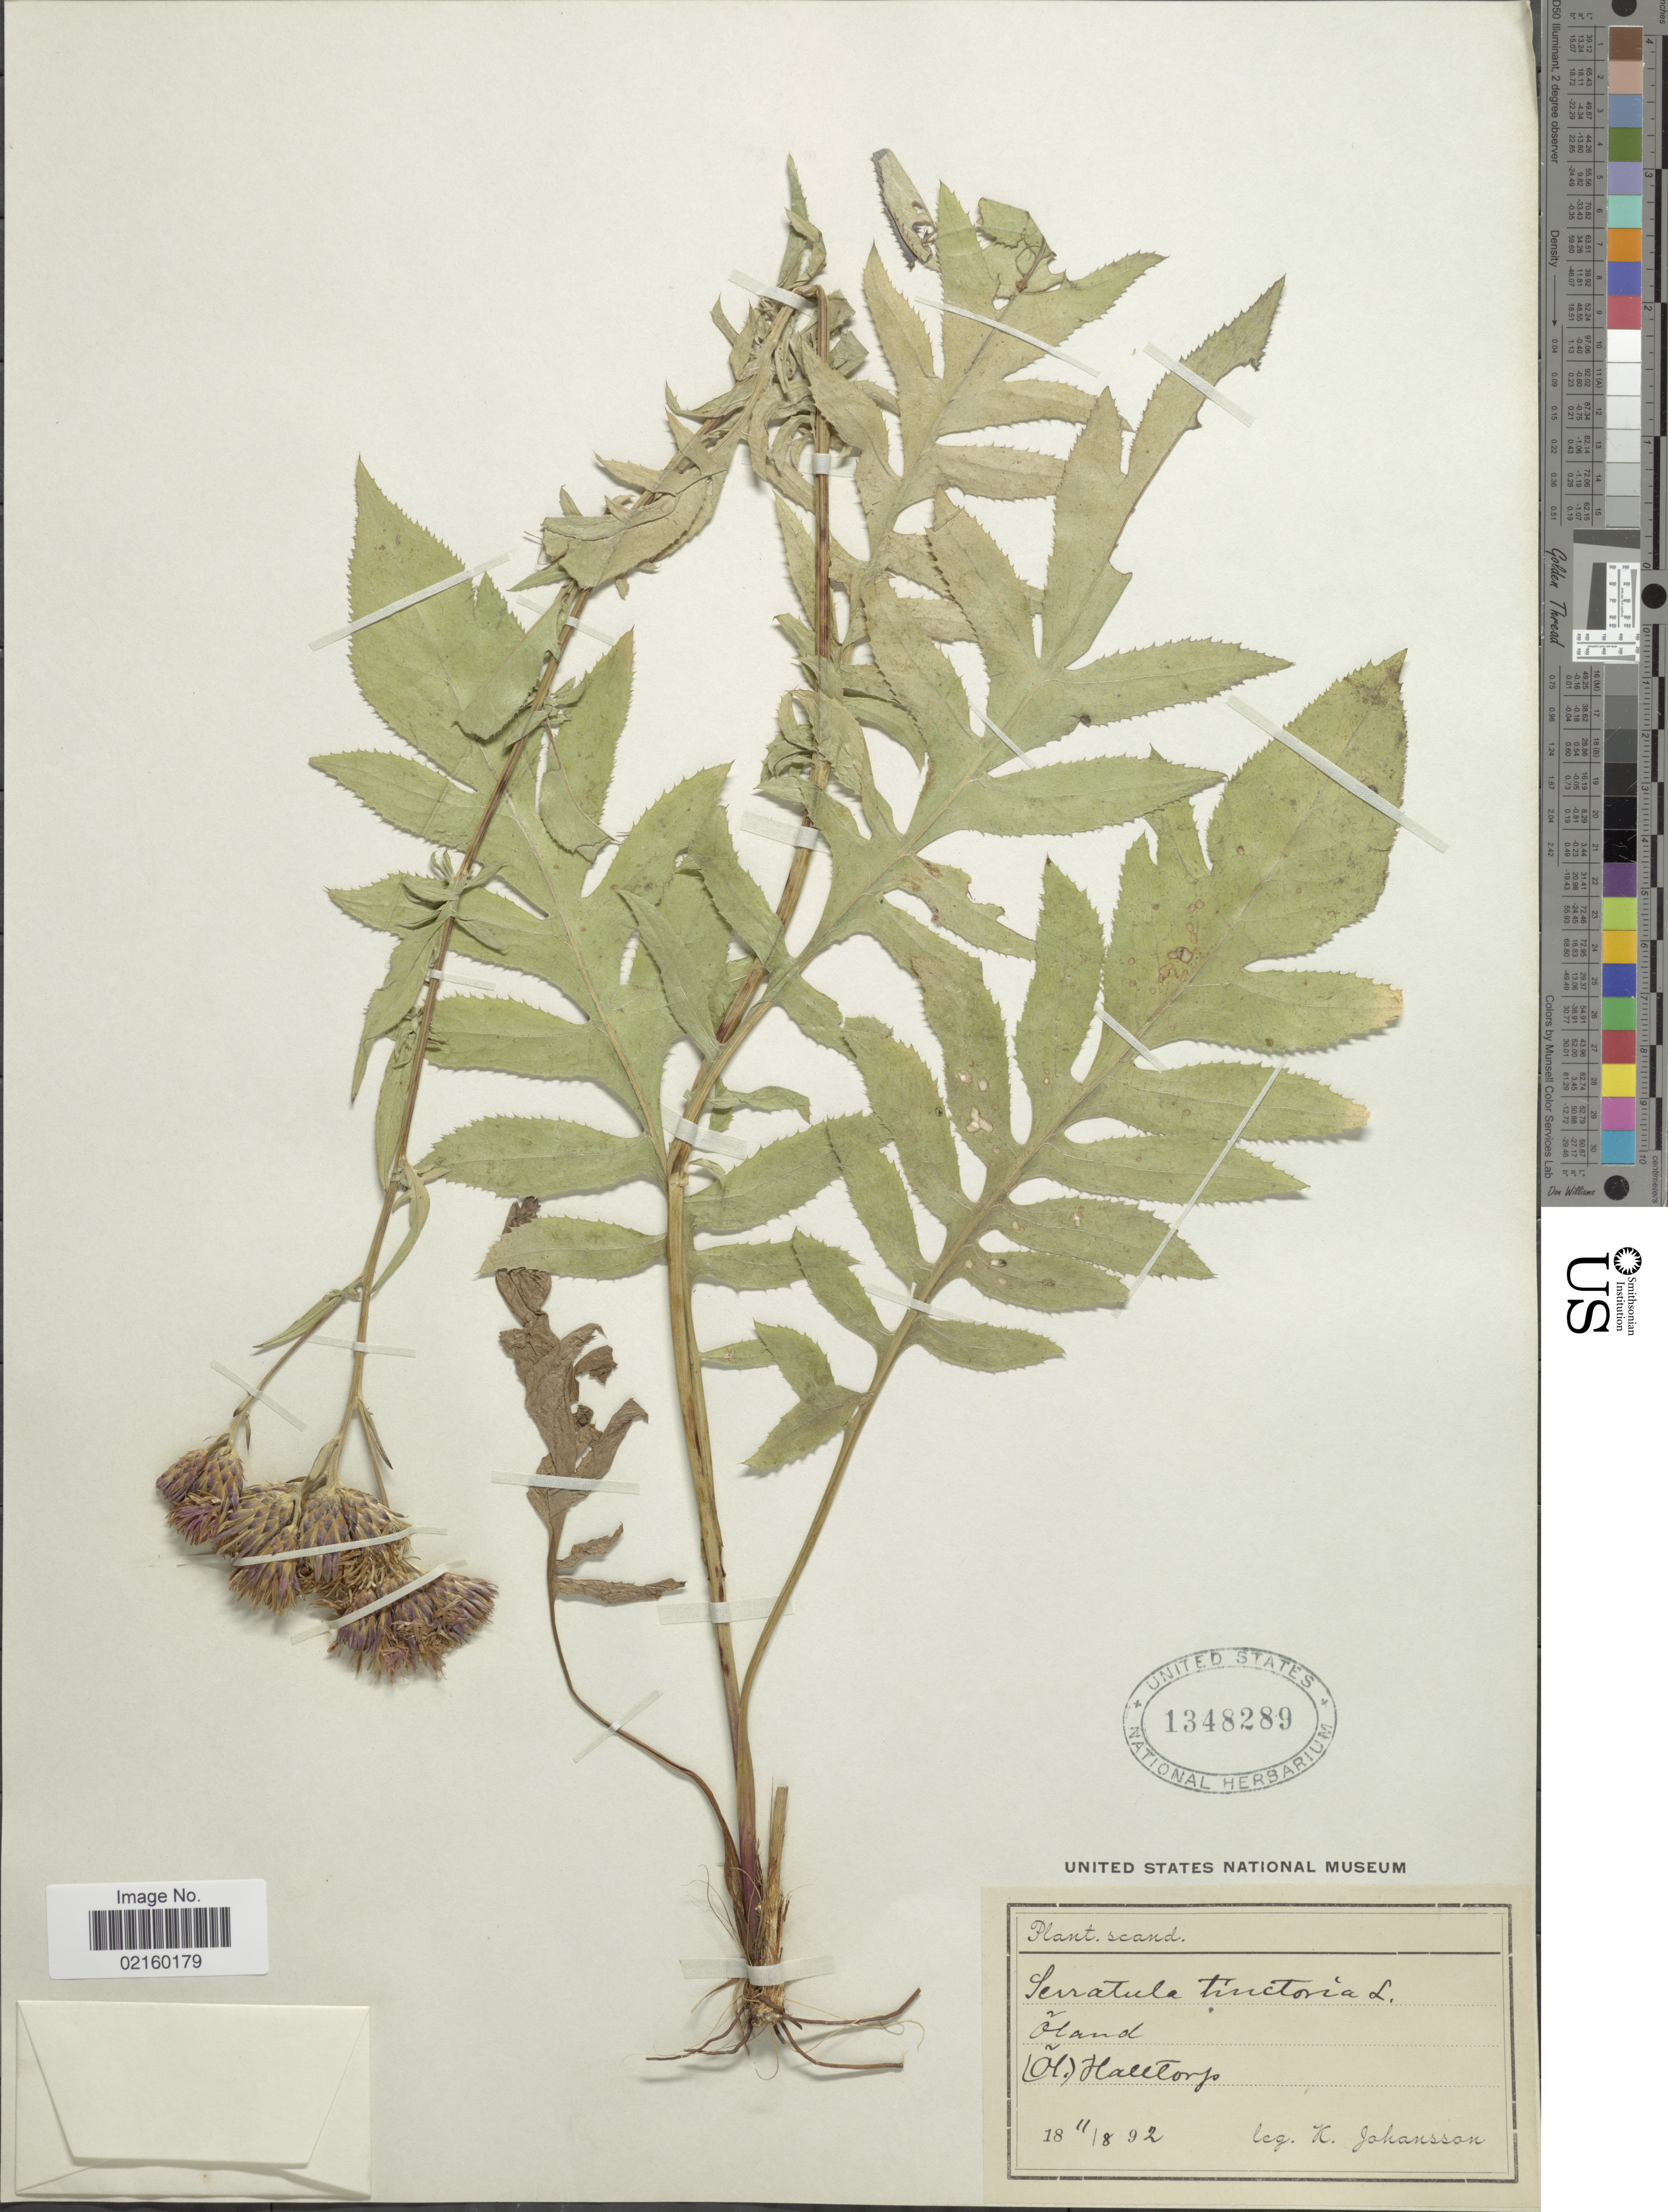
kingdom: Plantae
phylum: Tracheophyta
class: Magnoliopsida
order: Asterales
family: Asteraceae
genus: Serratula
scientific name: Serratula tinctoria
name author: L.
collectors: K. Johansson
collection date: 1892-08-11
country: Sweden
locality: Scand., (Ol) Halltorp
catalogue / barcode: US 1348289